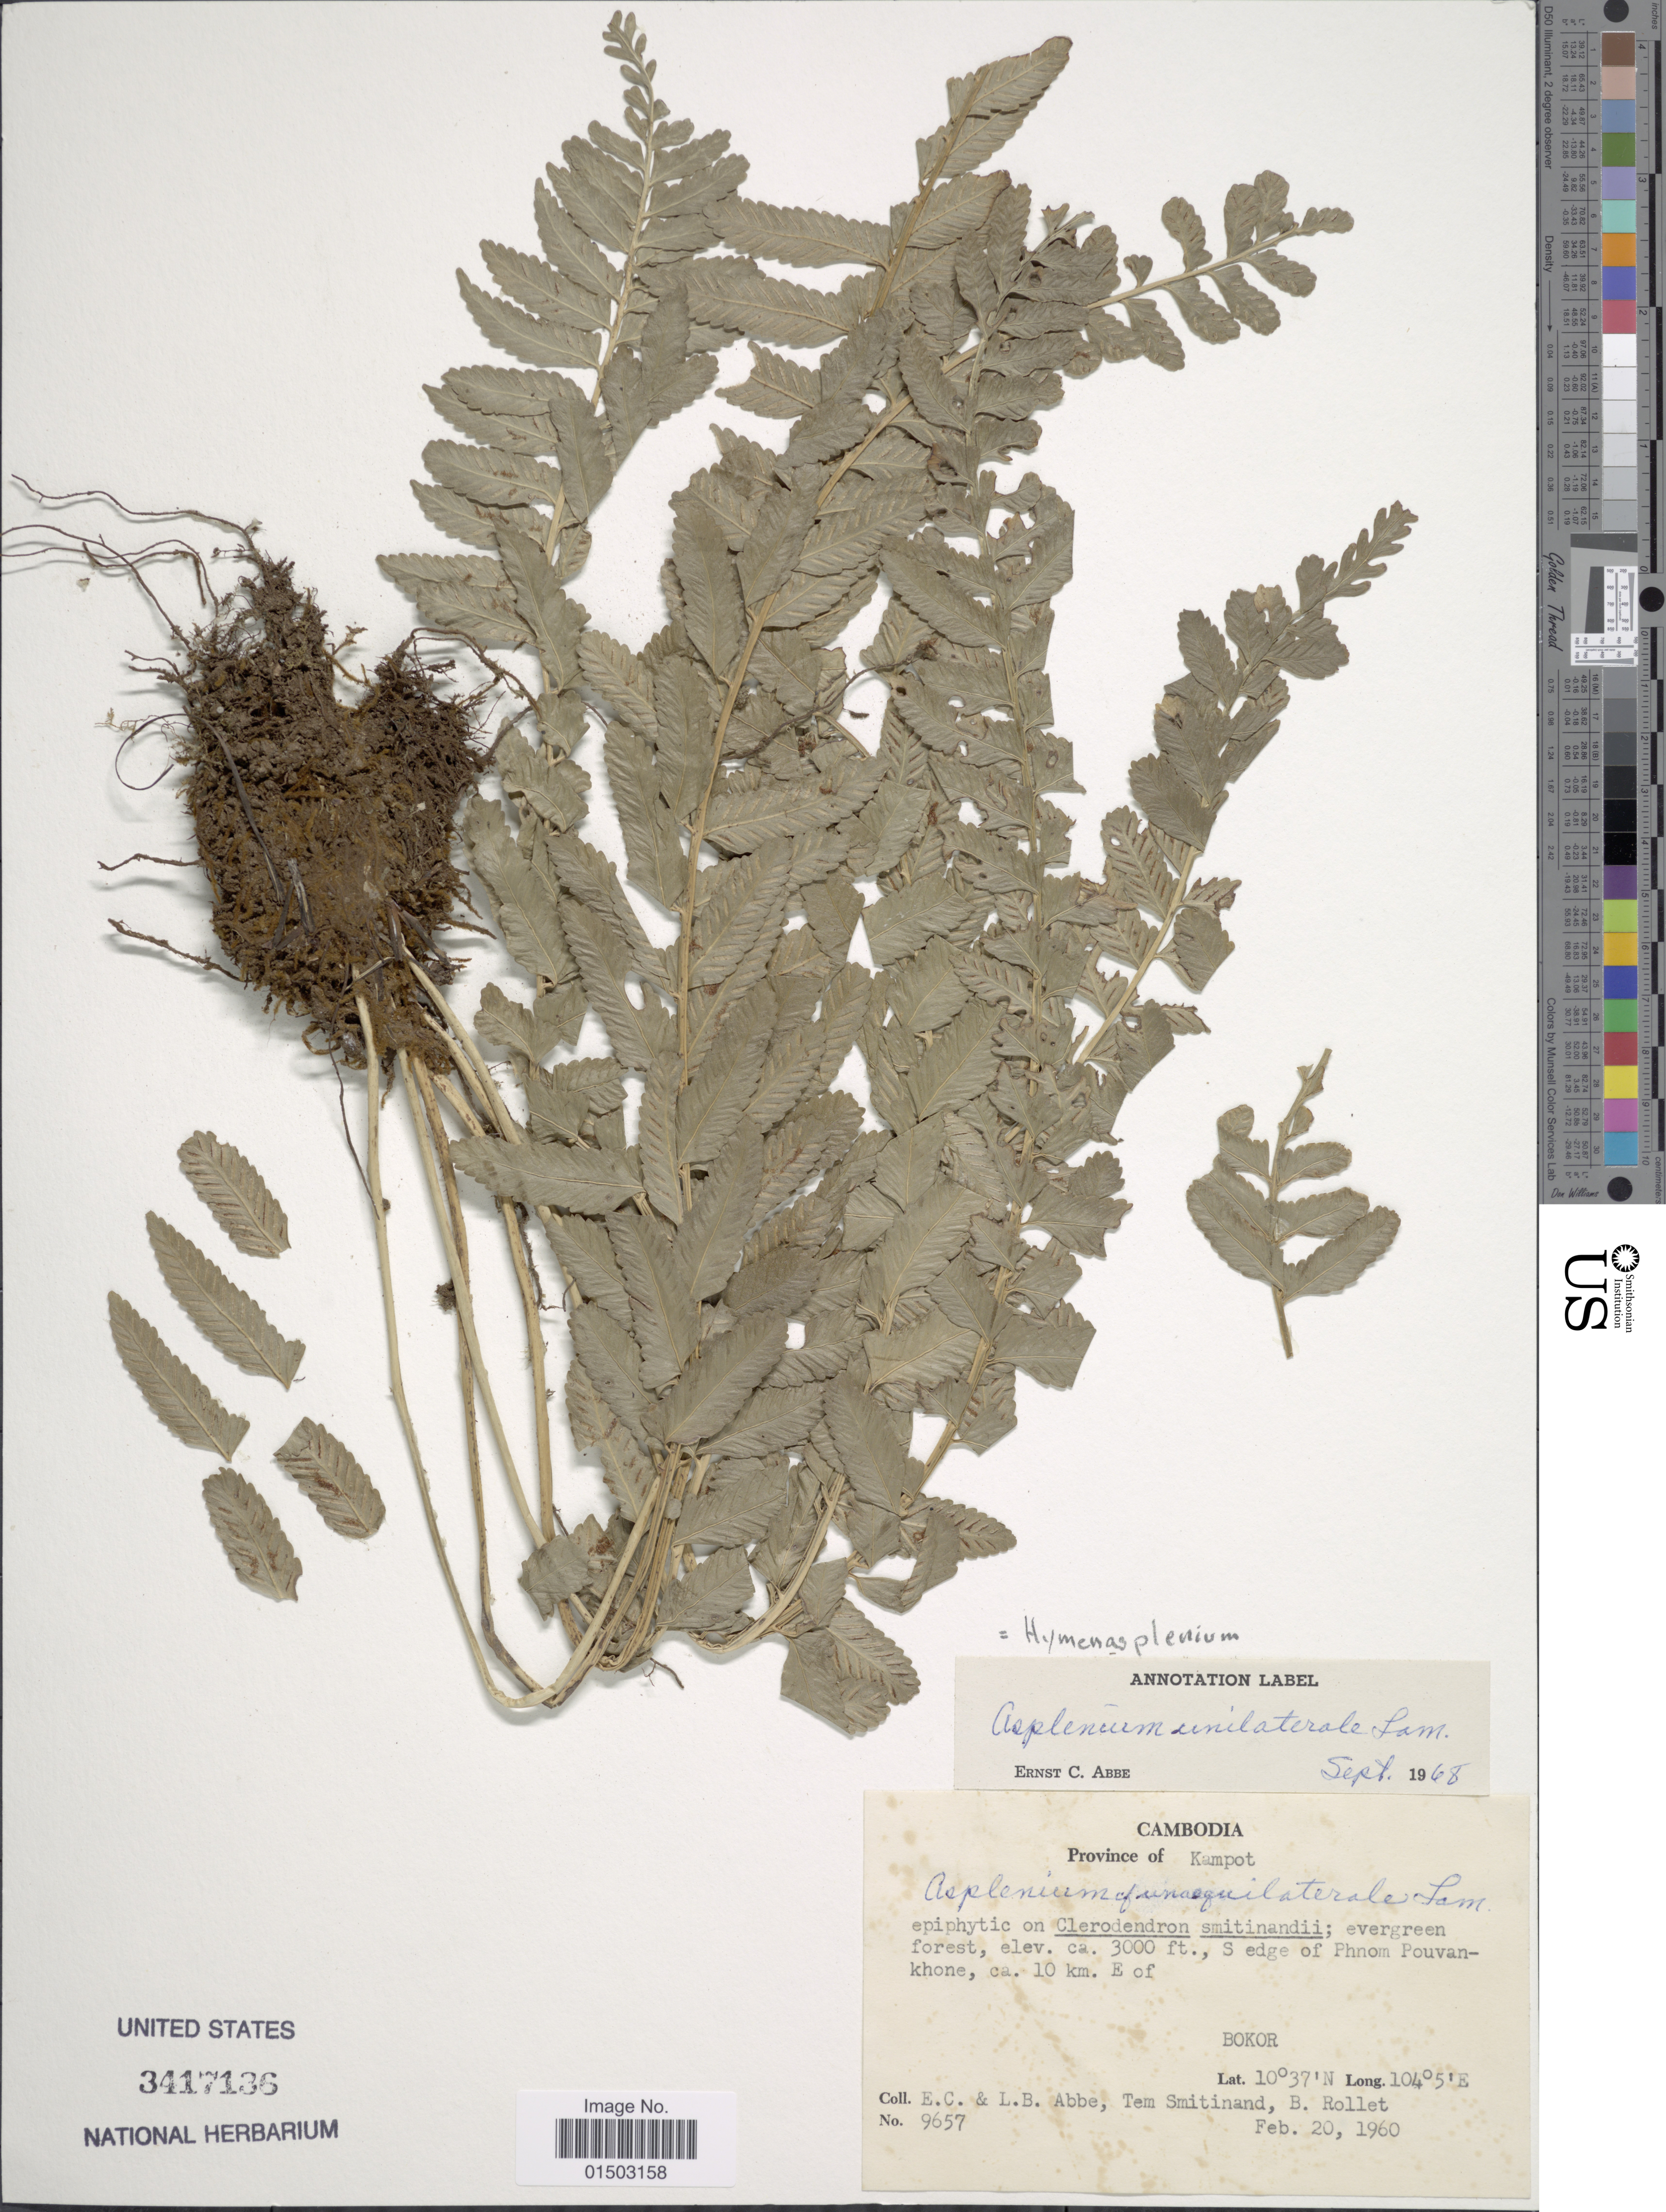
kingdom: Plantae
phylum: Tracheophyta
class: Polypodiopsida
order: Polypodiales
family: Aspleniaceae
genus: Hymenasplenium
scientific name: Hymenasplenium unilaterale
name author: (Lam.) Hayata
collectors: E. C. Abbe, L. B. Abbe, T. Smitinand & B. Rollet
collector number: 9657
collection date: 1960-02-20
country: Cambodia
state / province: Kâmpât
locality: Cambodia, Province of Kampot. S. edge of Phnom Pouvankhone , ca. 10 km E. of Bokor.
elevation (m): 914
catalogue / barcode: US 3417136